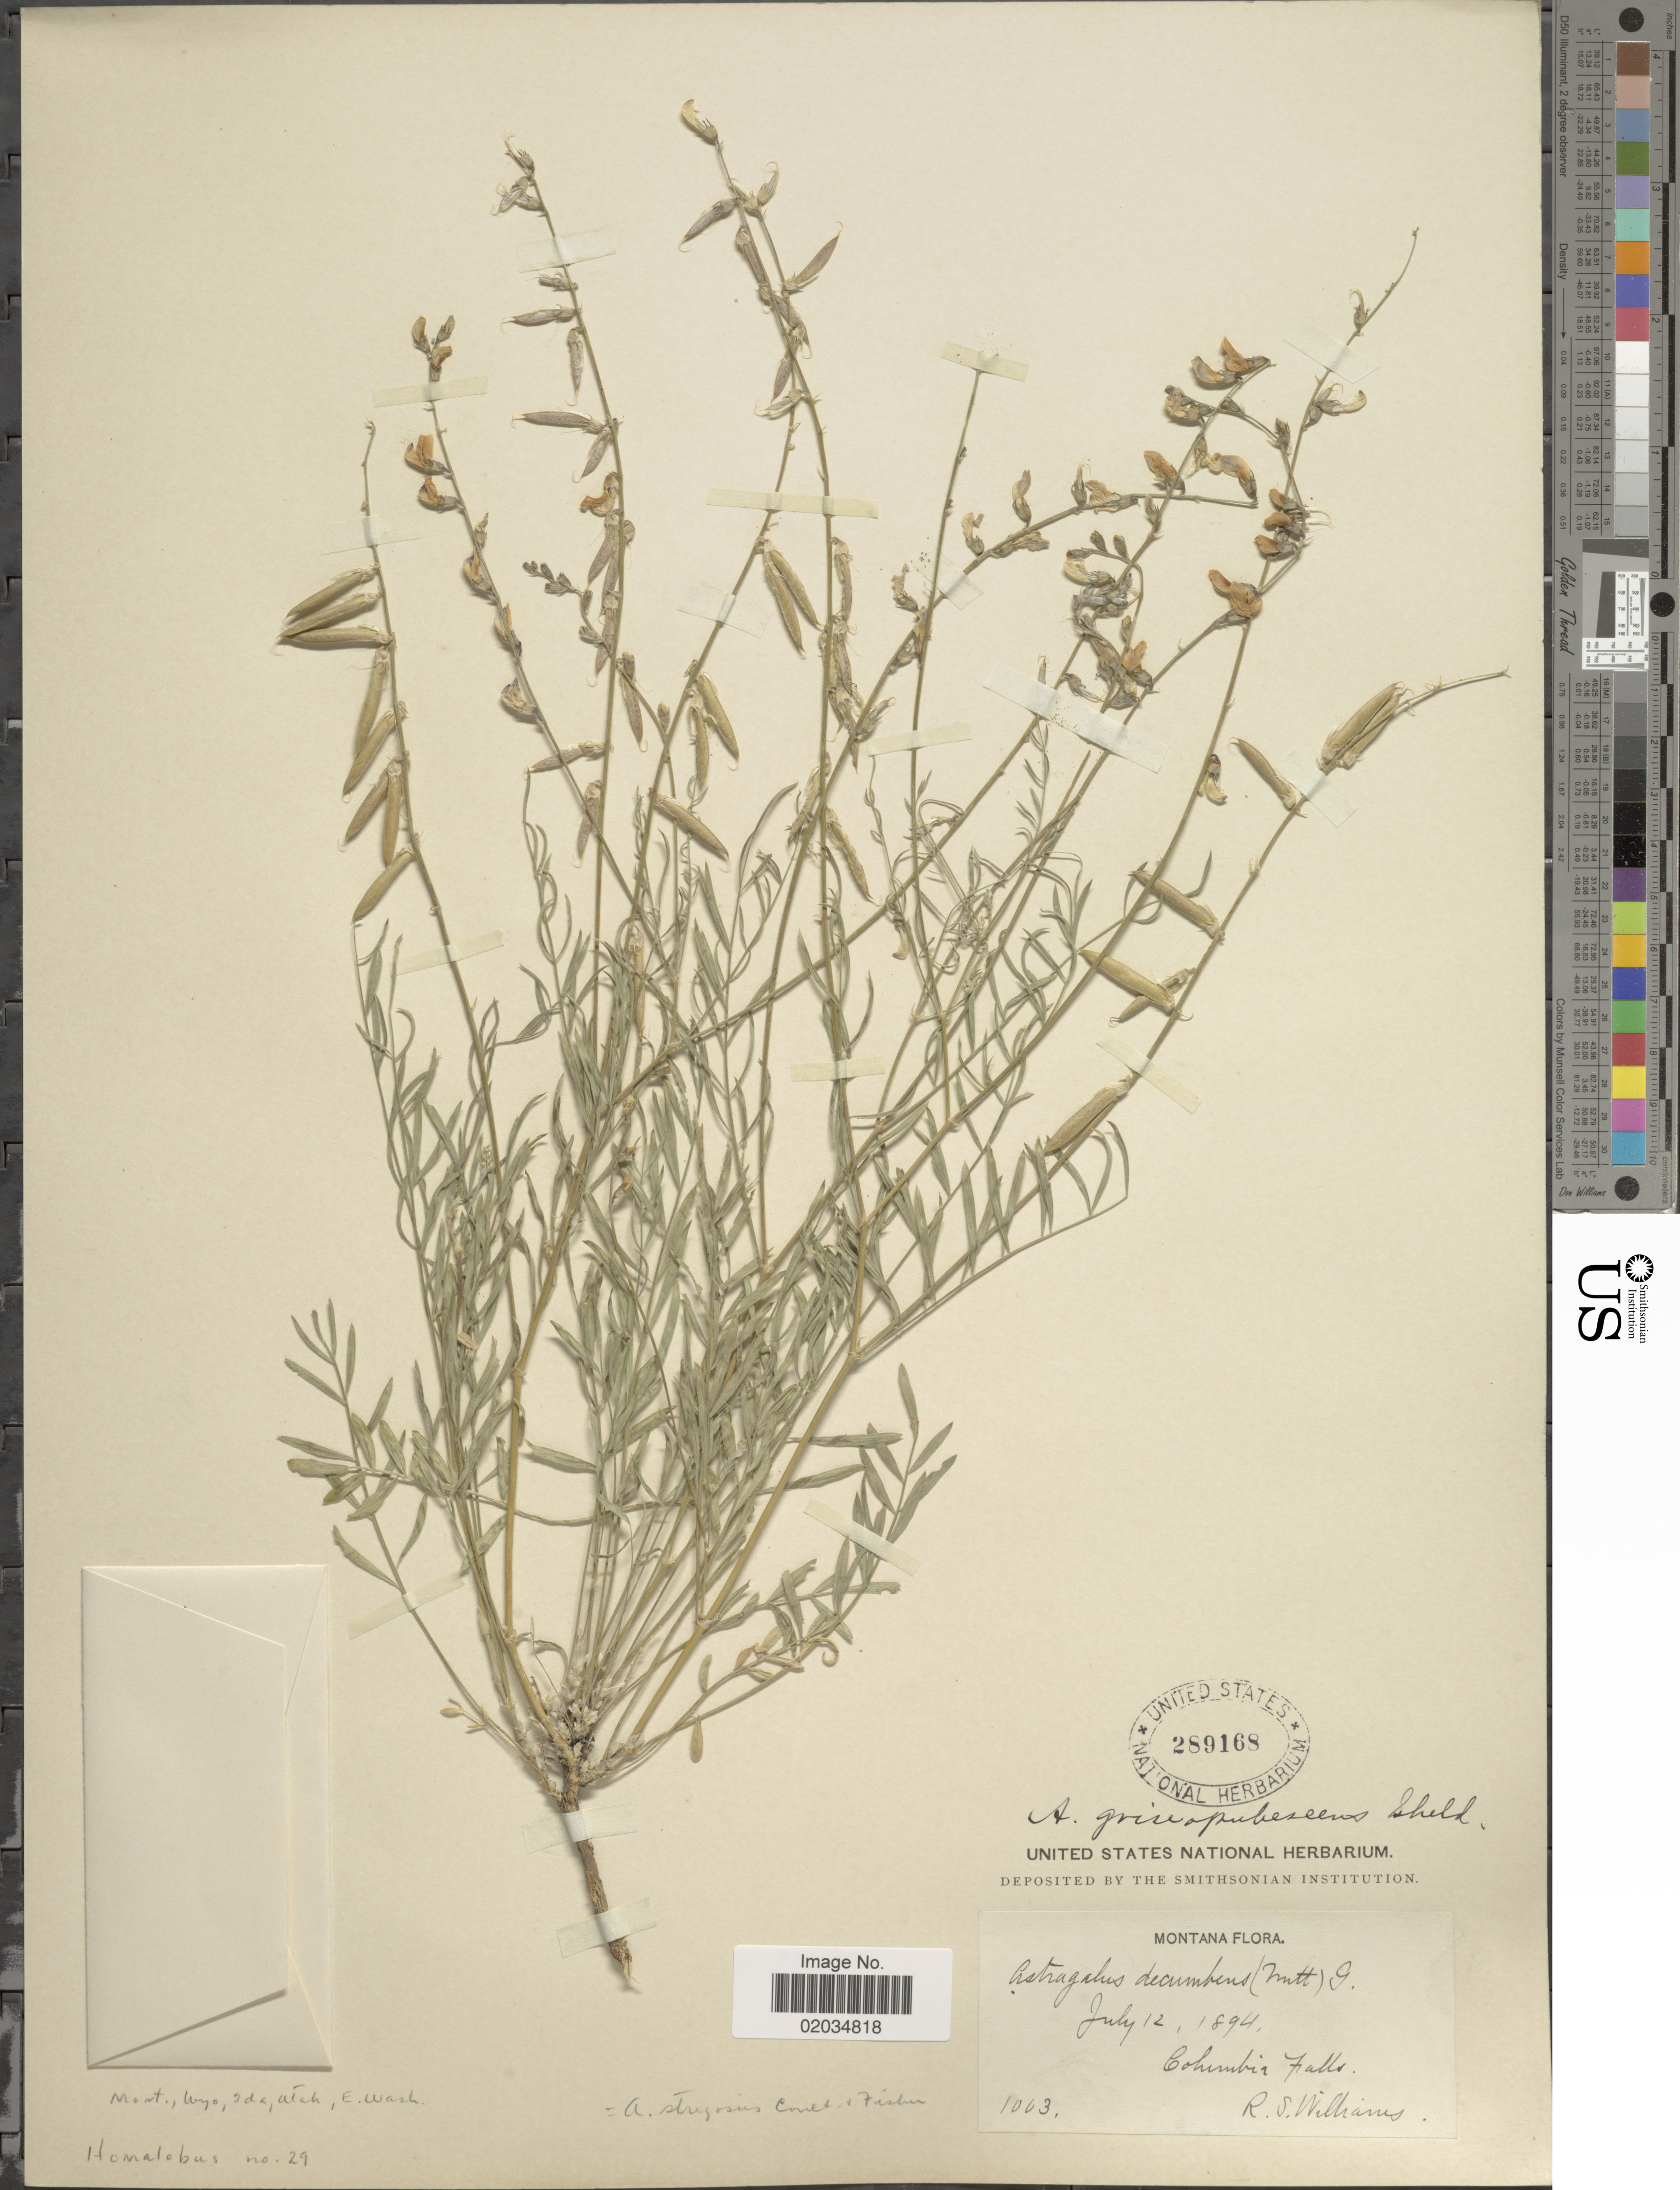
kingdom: Plantae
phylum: Tracheophyta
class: Magnoliopsida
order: Fabales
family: Fabaceae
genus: Astragalus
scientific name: Astragalus striatus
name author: Nutt.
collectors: R. S. Williams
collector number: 1003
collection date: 1894-07-12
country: United States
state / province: Montana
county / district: Flathead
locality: Columbia Falls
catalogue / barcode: US 289168